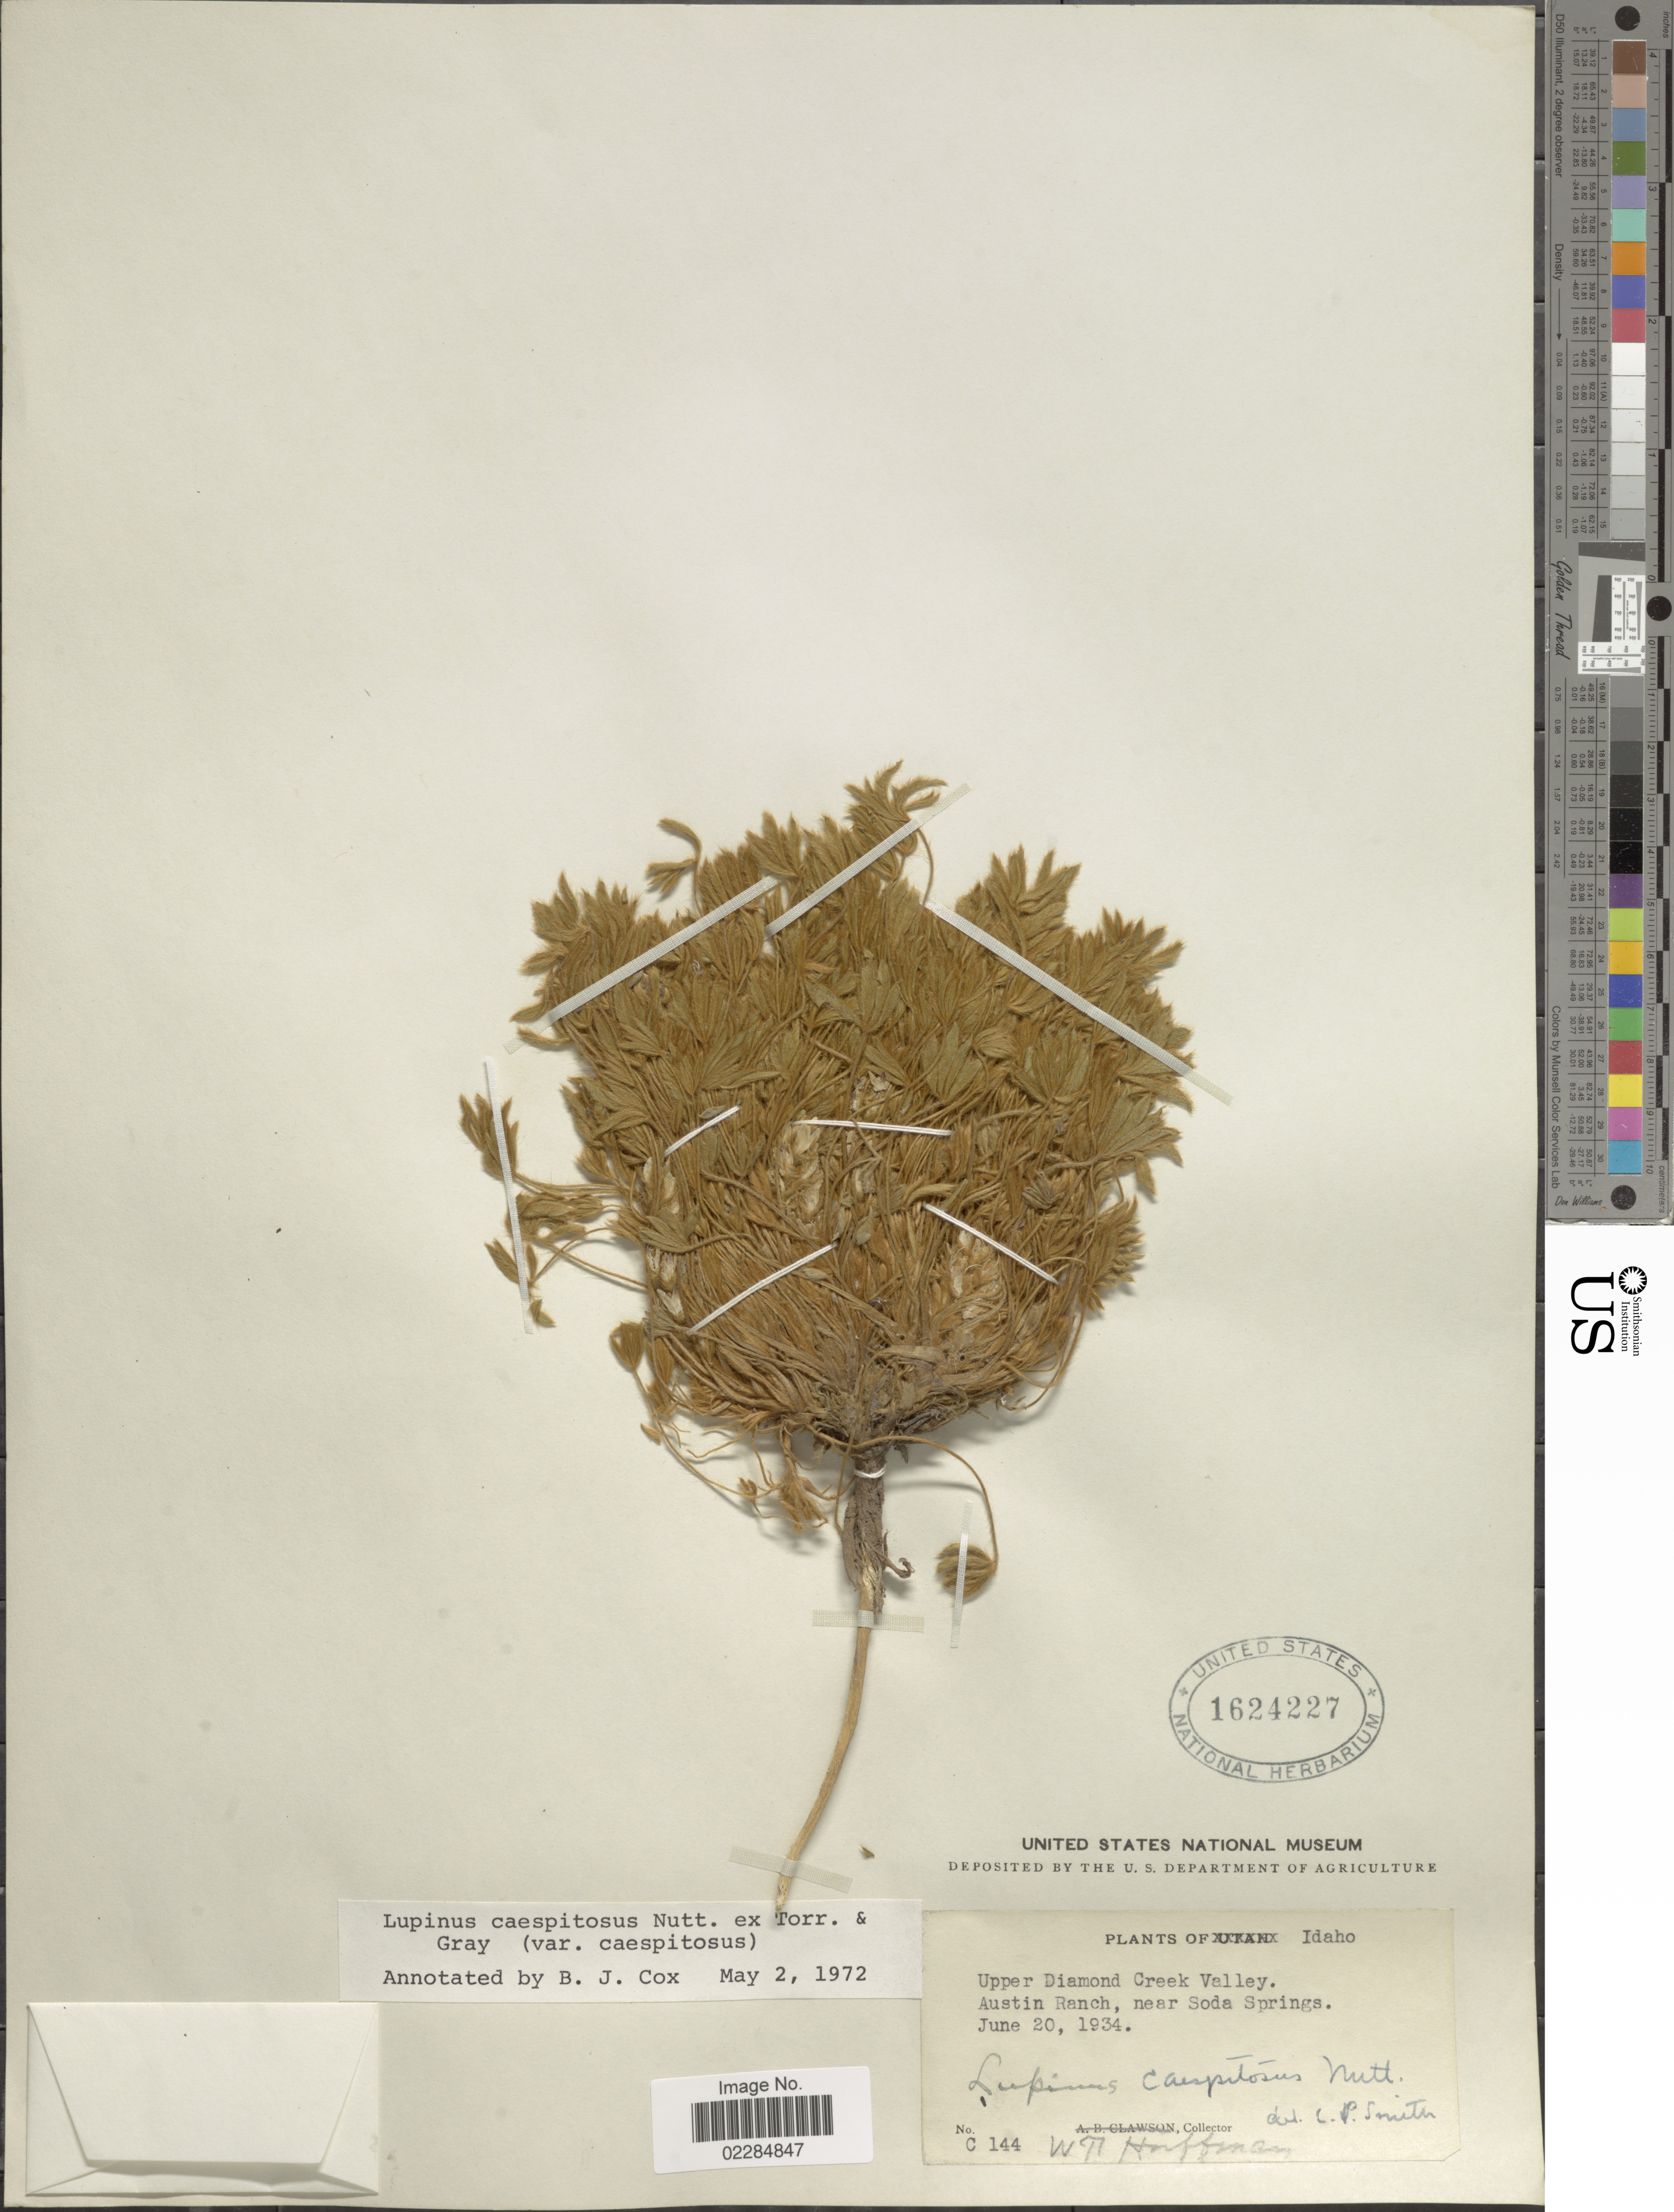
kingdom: Plantae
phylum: Tracheophyta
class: Magnoliopsida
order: Fabales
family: Fabaceae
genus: Lupinus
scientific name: Lupinus caespitosus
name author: Nutt.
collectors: W. Hoffman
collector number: C144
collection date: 1934-06-20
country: United States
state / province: Idaho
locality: Upper Diamond Creek Valeey. Austin Ranch, near Soda Springs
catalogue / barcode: US 1624227